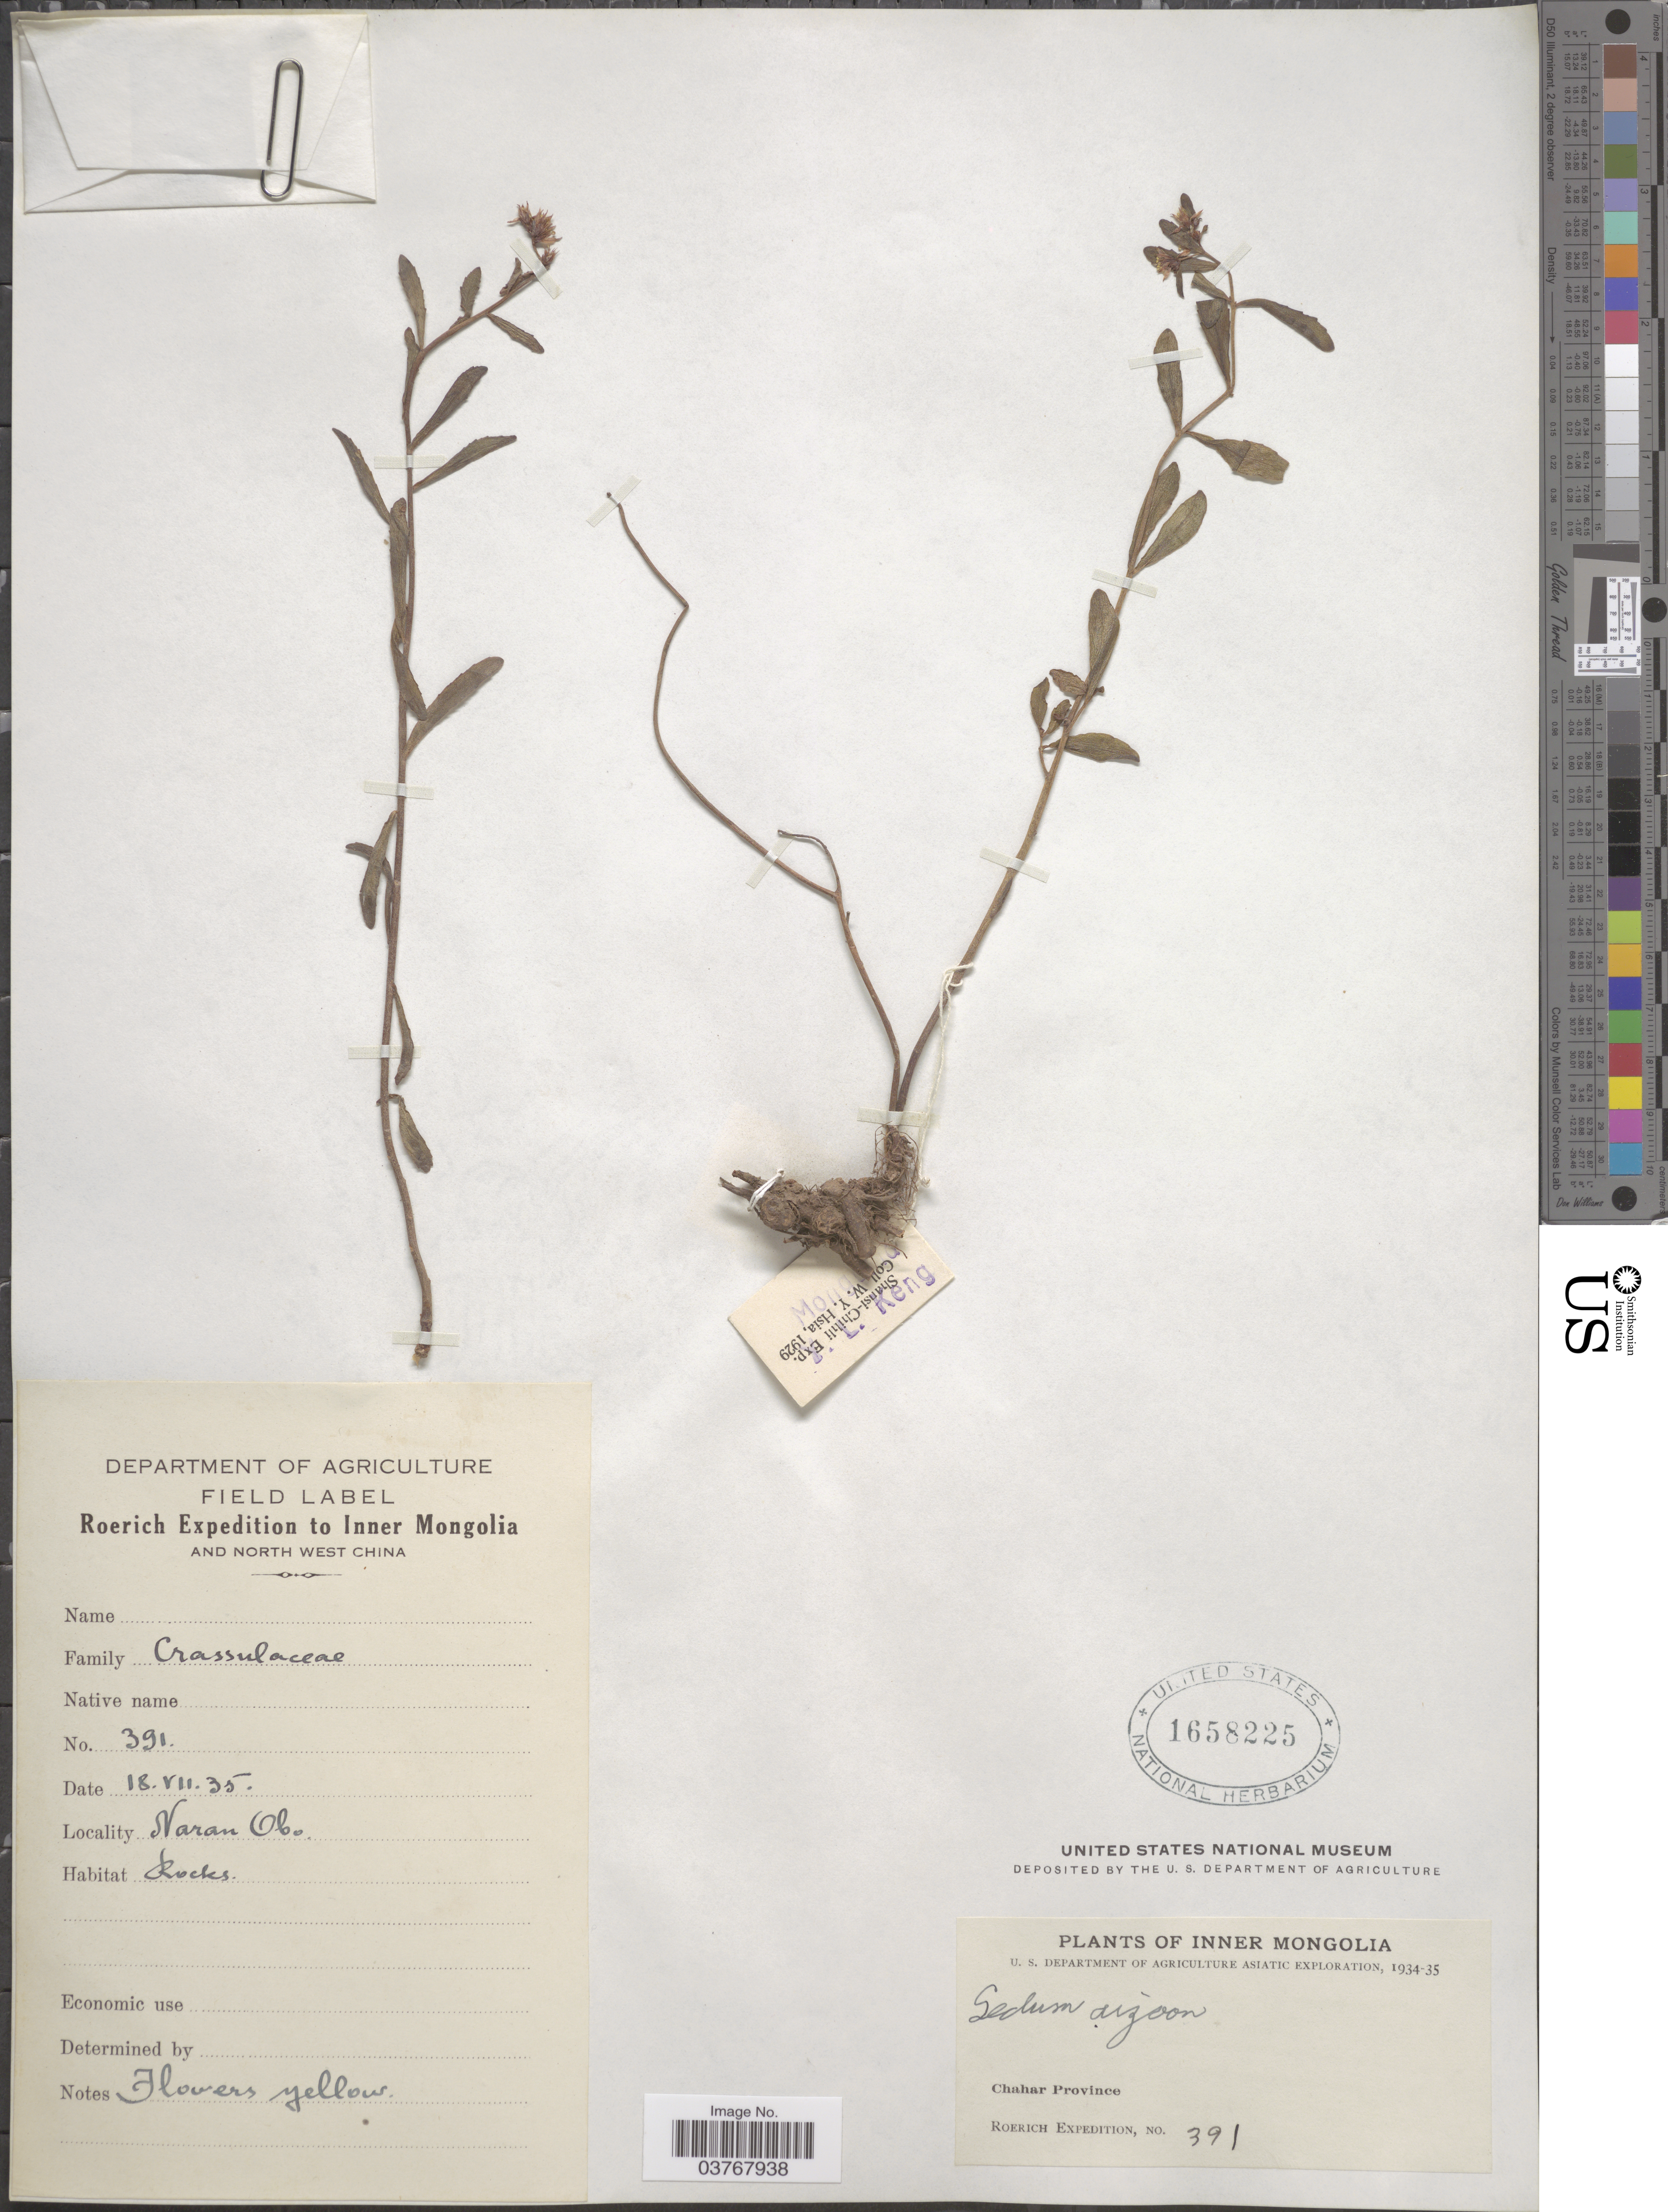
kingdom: Plantae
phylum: Tracheophyta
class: Magnoliopsida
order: Saxifragales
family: Crassulaceae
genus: Phedimus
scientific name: Phedimus aizoon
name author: (L.) 't Hart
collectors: Roerich Expedition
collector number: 391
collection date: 1935-07-18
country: China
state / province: Nei Monggol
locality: Inner Mongolia and North West China. Naran Obo. Chahar Province.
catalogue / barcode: US 1658225